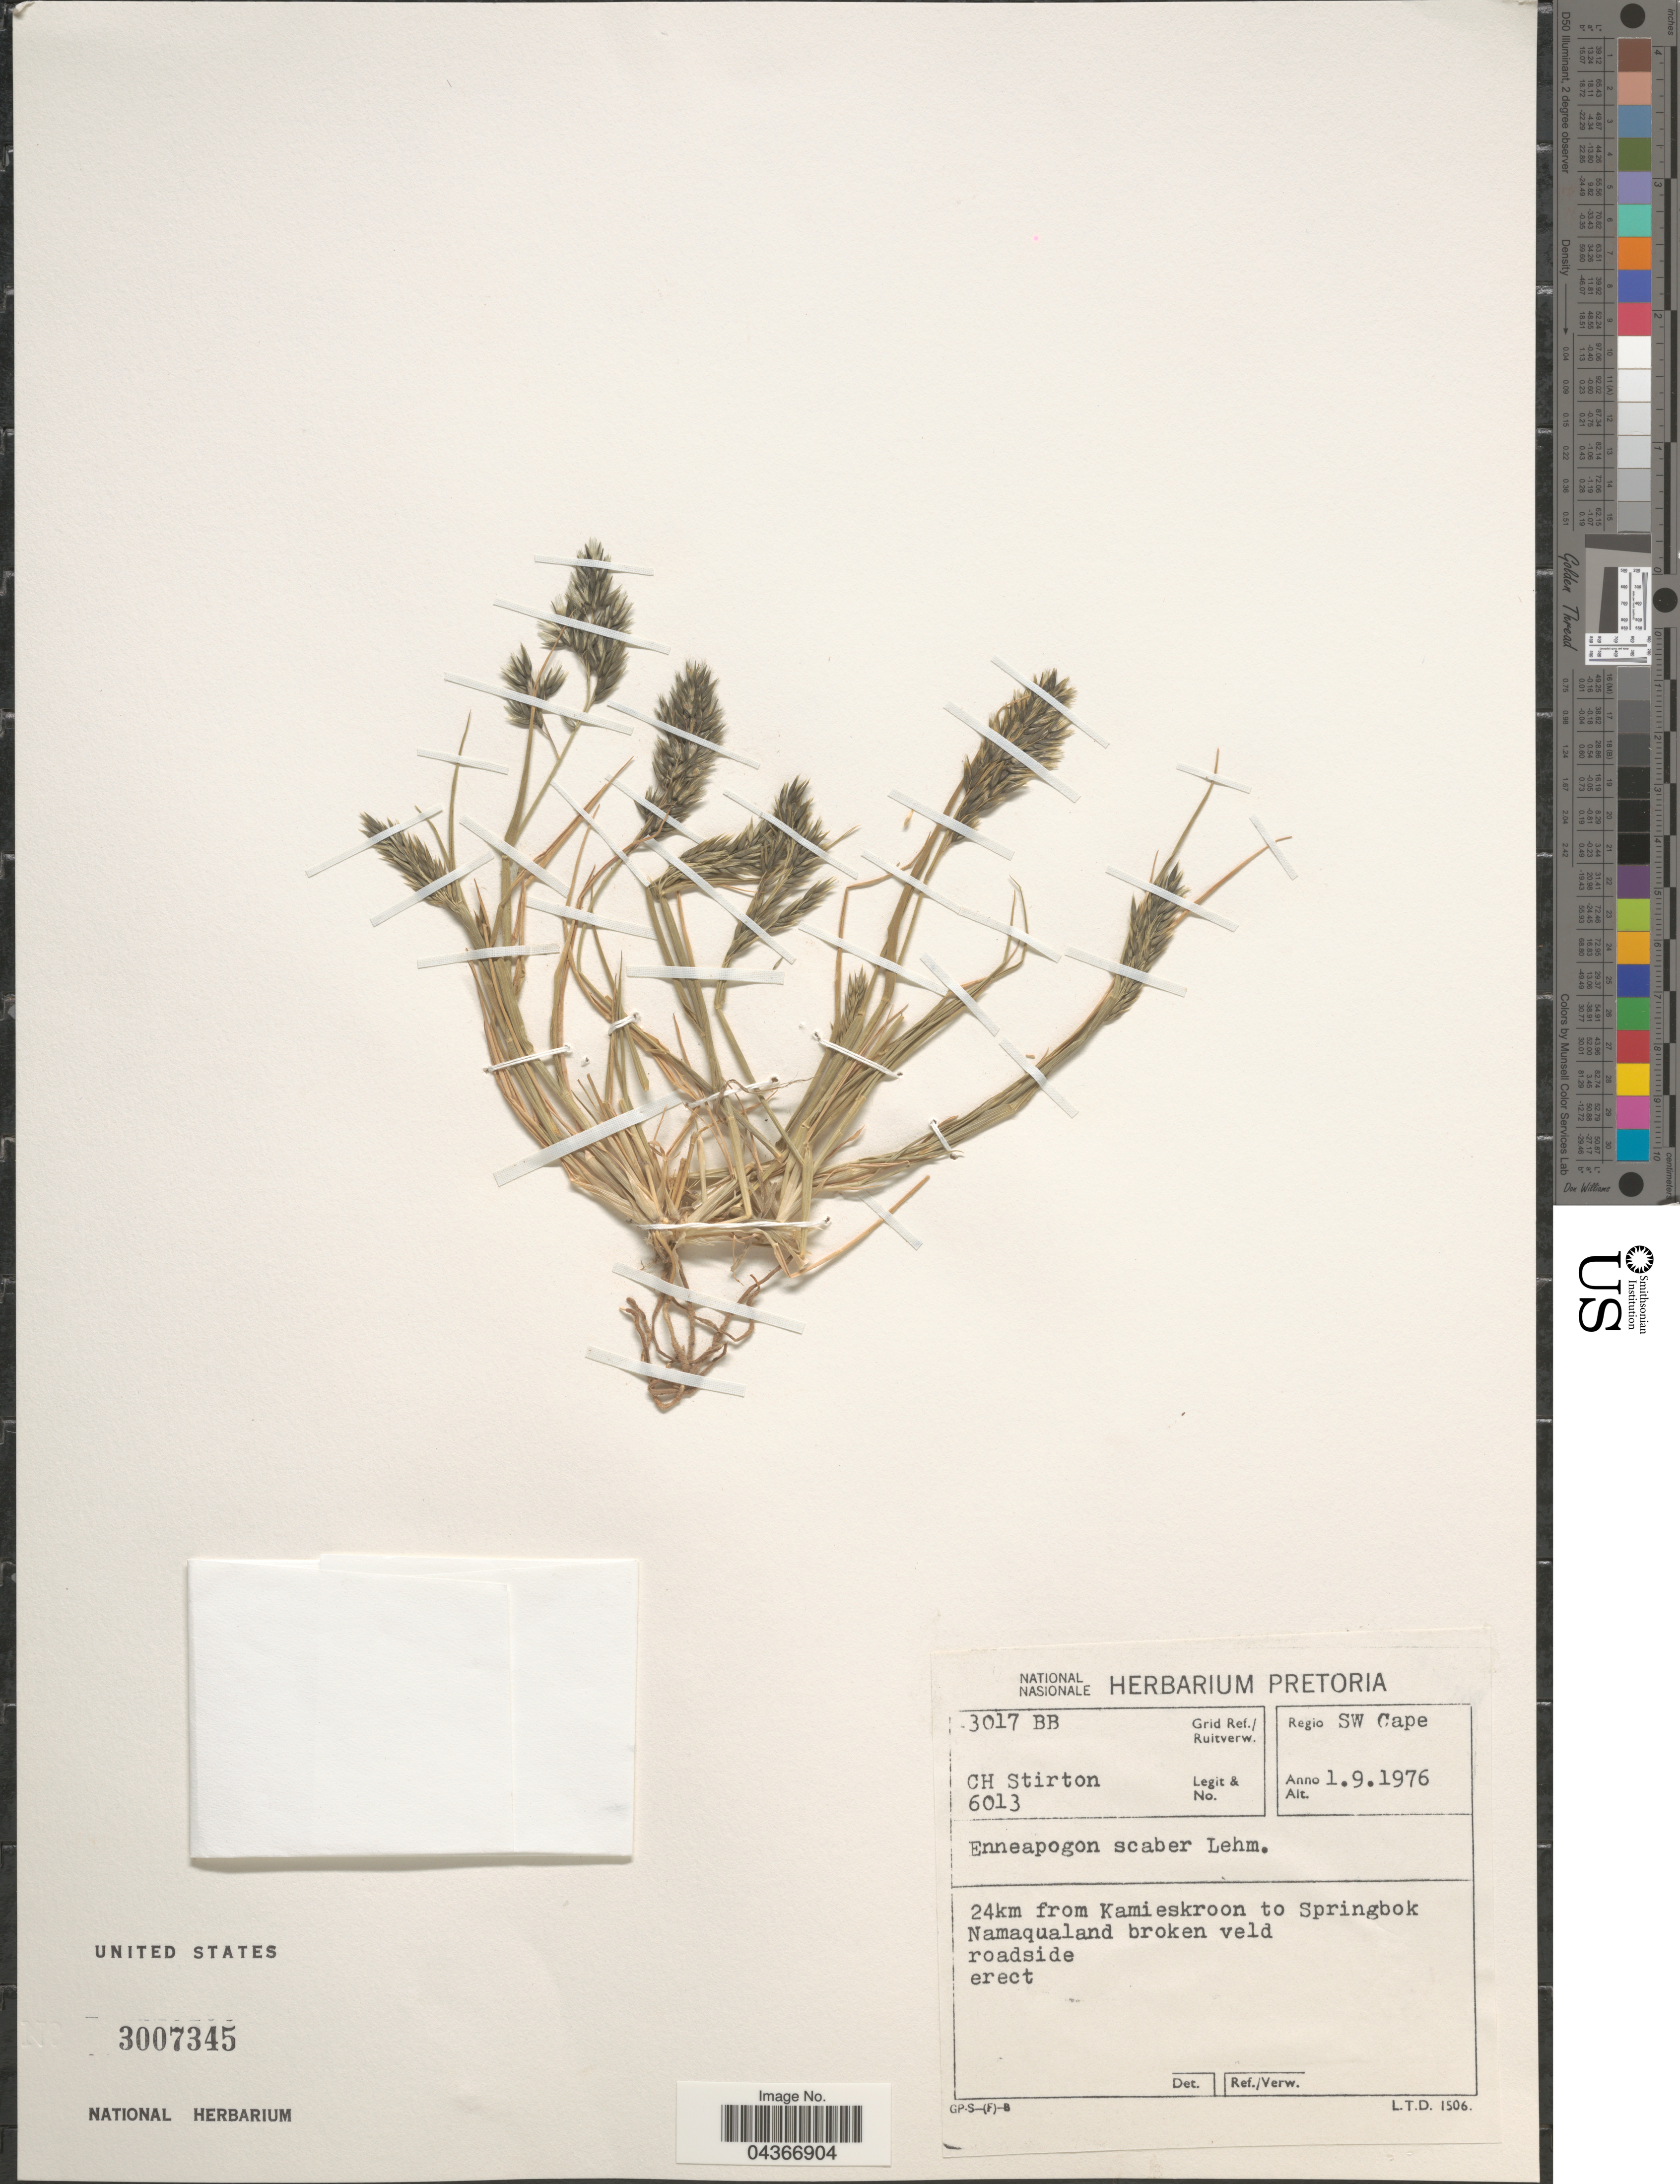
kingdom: Plantae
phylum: Tracheophyta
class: Liliopsida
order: Poales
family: Poaceae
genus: Enneapogon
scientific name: Enneapogon scaber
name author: Lehm.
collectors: C. H. Stirton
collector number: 6013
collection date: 1976-09-01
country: South Africa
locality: Grid Ref./ Ruitverw. 3017 BB. Regio SW Cape. 24km from Kamieskroon to Springbok. Namaqualand broken veld.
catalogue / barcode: US 3007345